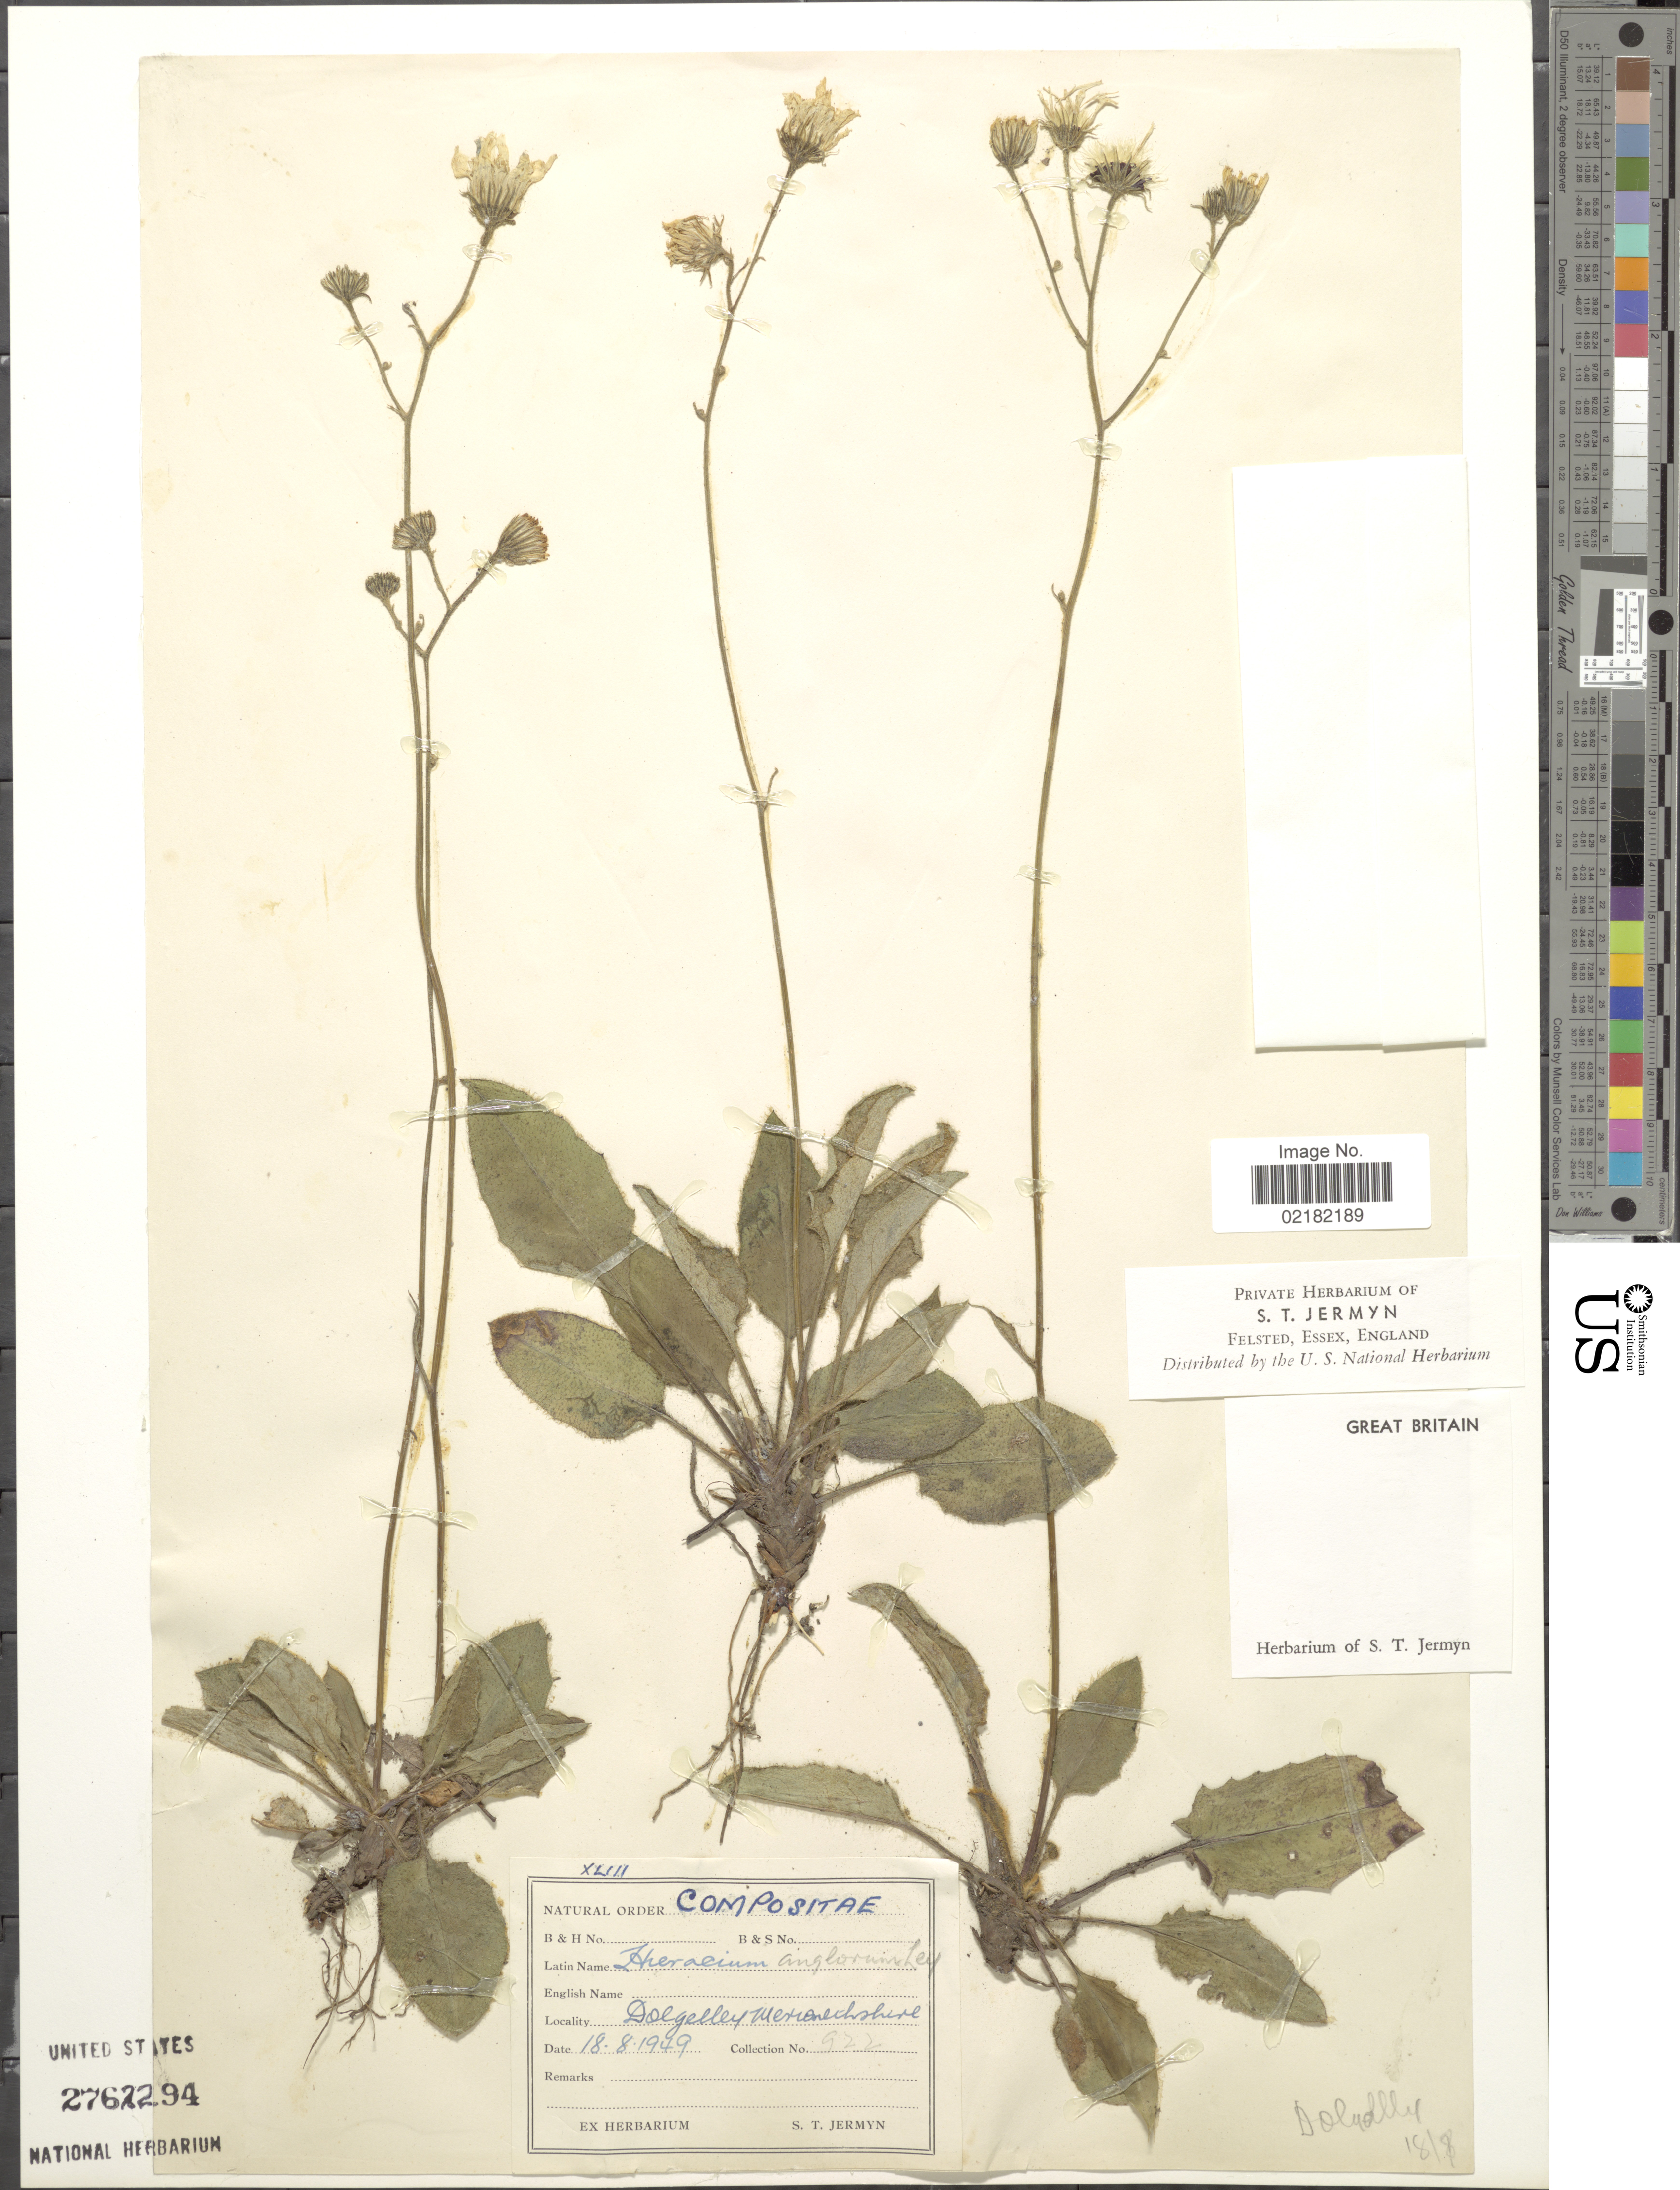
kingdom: Plantae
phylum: Tracheophyta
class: Magnoliopsida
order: Asterales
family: Asteraceae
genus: Hieracium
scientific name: Hieracium anglorum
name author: P. D. Sell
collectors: ex herb. S. T. Jermyn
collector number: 922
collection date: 1949-08-18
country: United Kingdom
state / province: Wales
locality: Dolgelley Merionethshire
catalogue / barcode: US 2762294